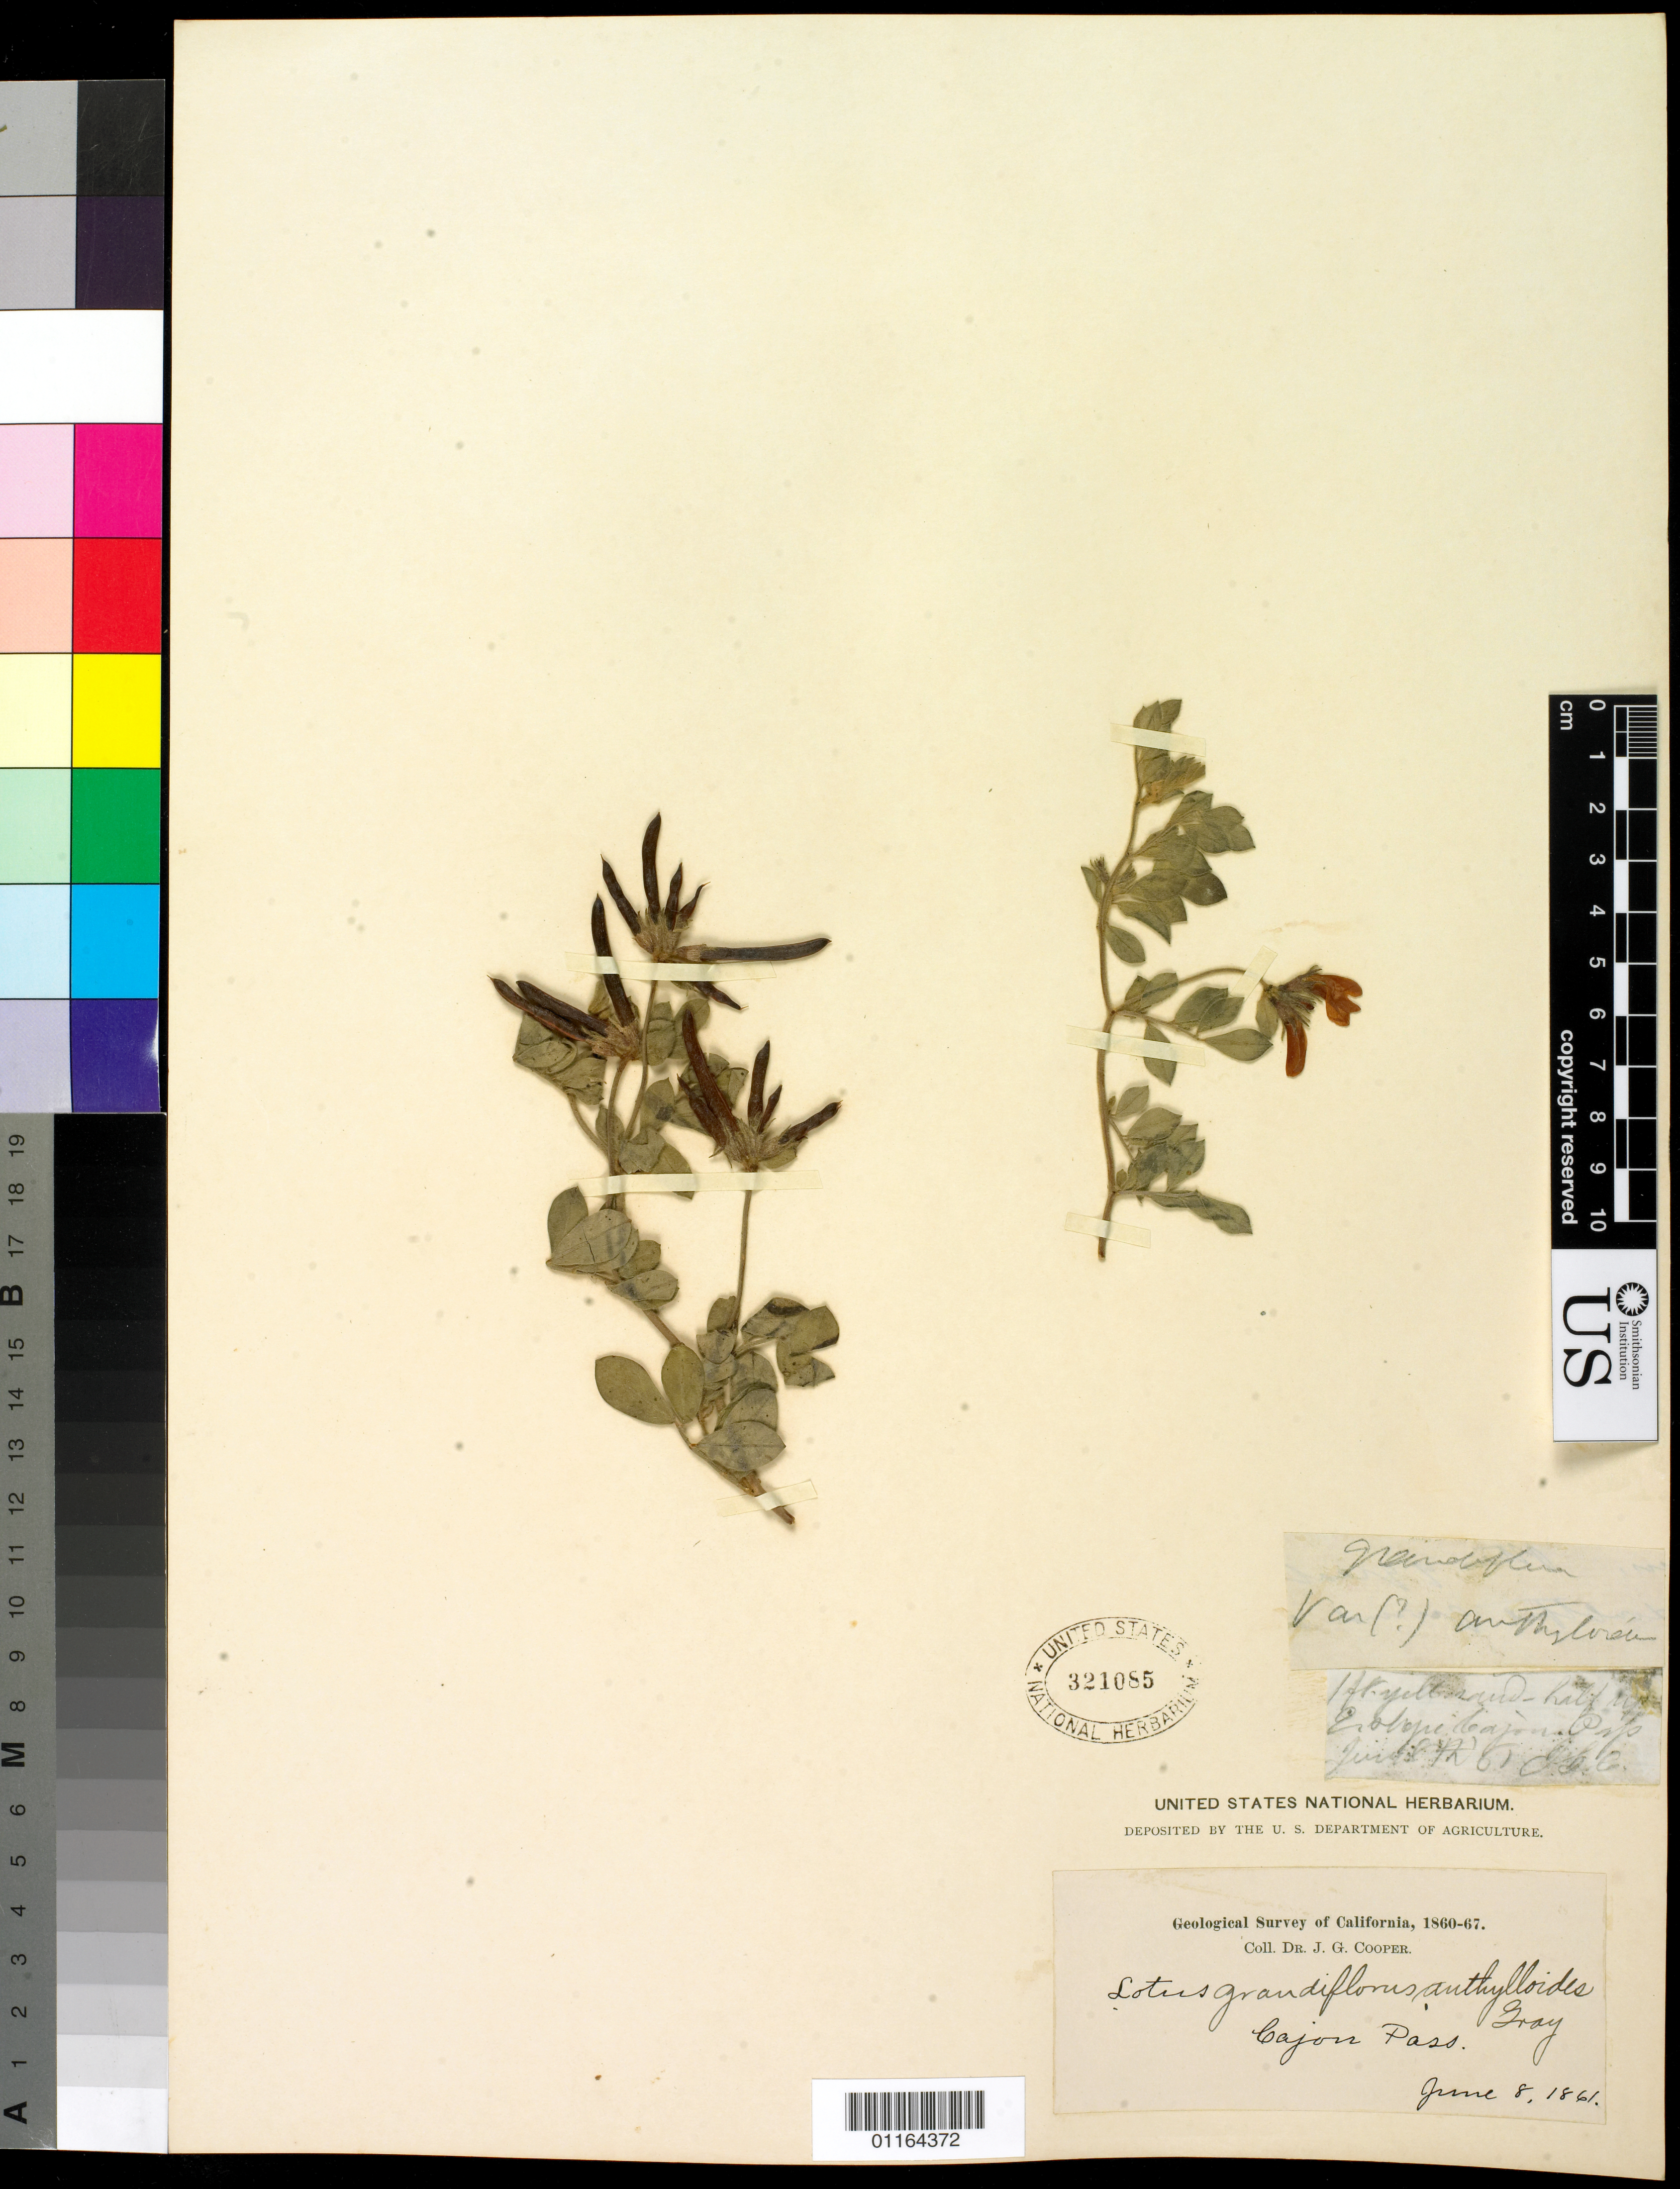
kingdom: Plantae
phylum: Tracheophyta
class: Magnoliopsida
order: Fabales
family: Fabaceae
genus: Ottleya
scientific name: Ottleya grandiflora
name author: (Benth.) D.D. Sokoloff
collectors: J. G. Cooper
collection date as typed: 08 Jun 1861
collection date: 1861-06-08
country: United States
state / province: California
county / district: San Bernardino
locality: Cajon Pass.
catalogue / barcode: US 321085